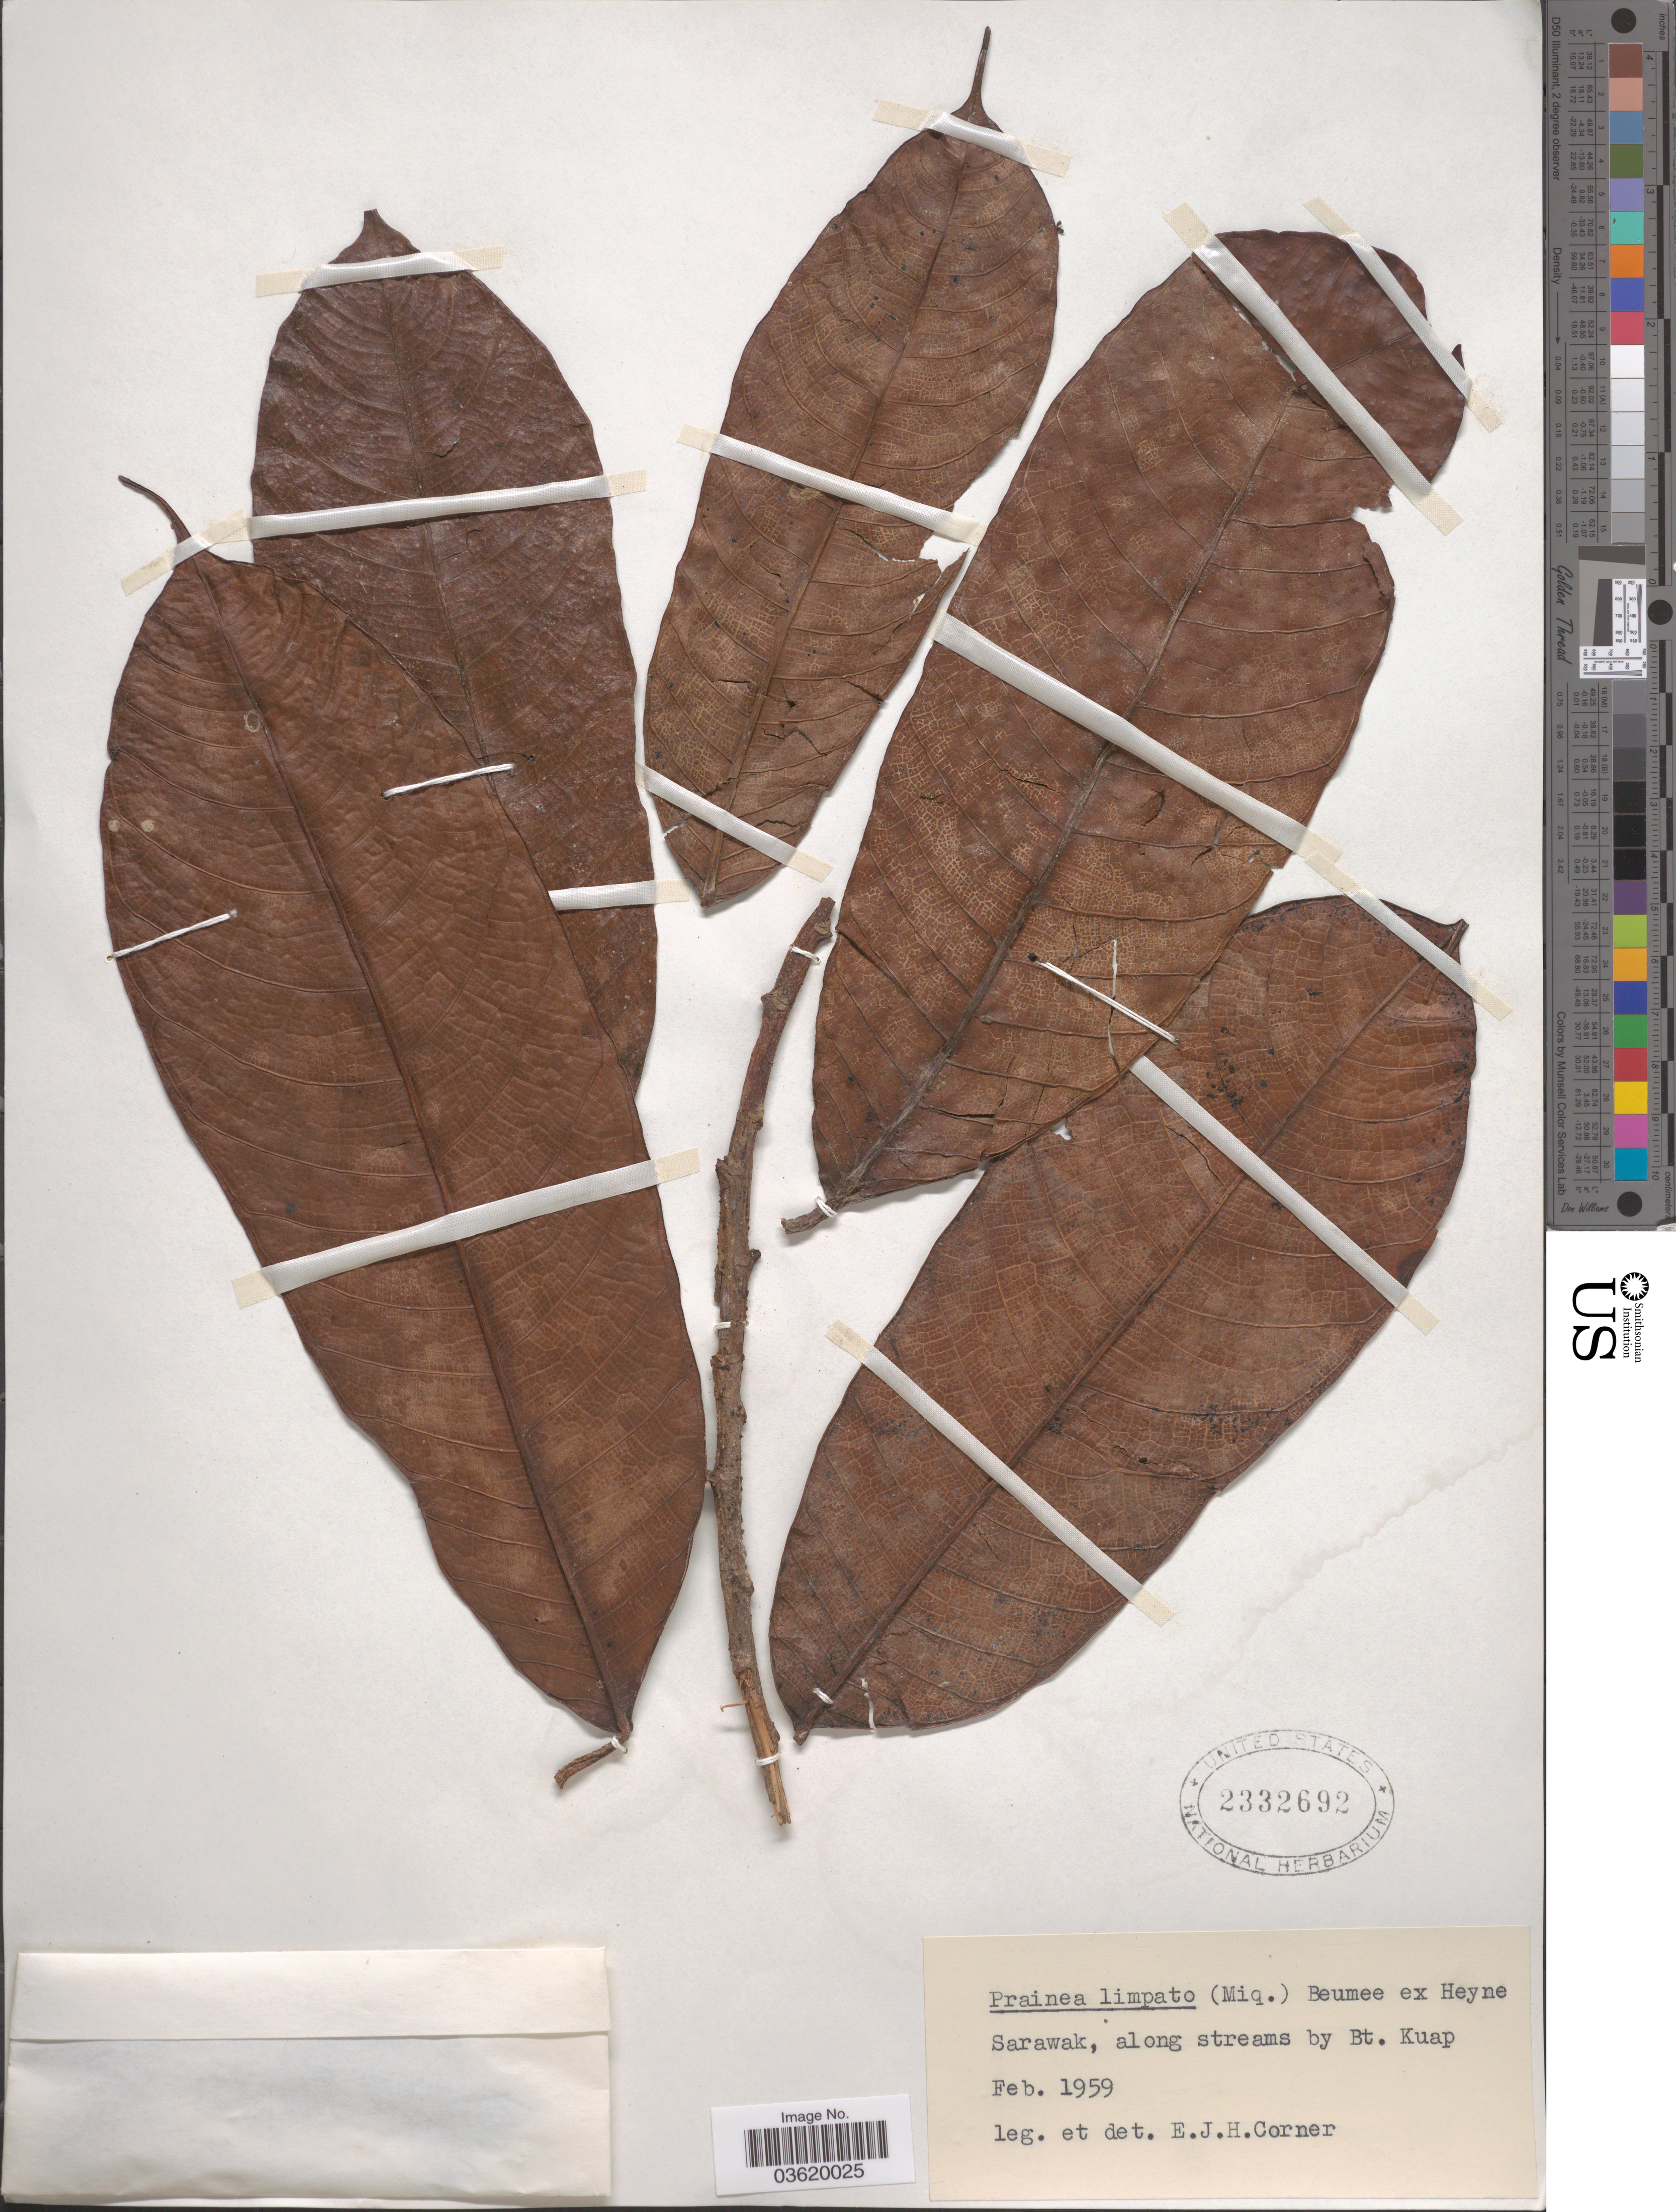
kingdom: Plantae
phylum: Tracheophyta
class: Magnoliopsida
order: Rosales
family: Moraceae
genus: Prainea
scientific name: Prainea limpato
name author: (Miq.) Beum. ex K. Heyne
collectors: E. Corner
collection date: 1959-02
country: Malaysia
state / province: Sarawak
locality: Along streams by Bt. Kuap.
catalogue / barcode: US 2332692